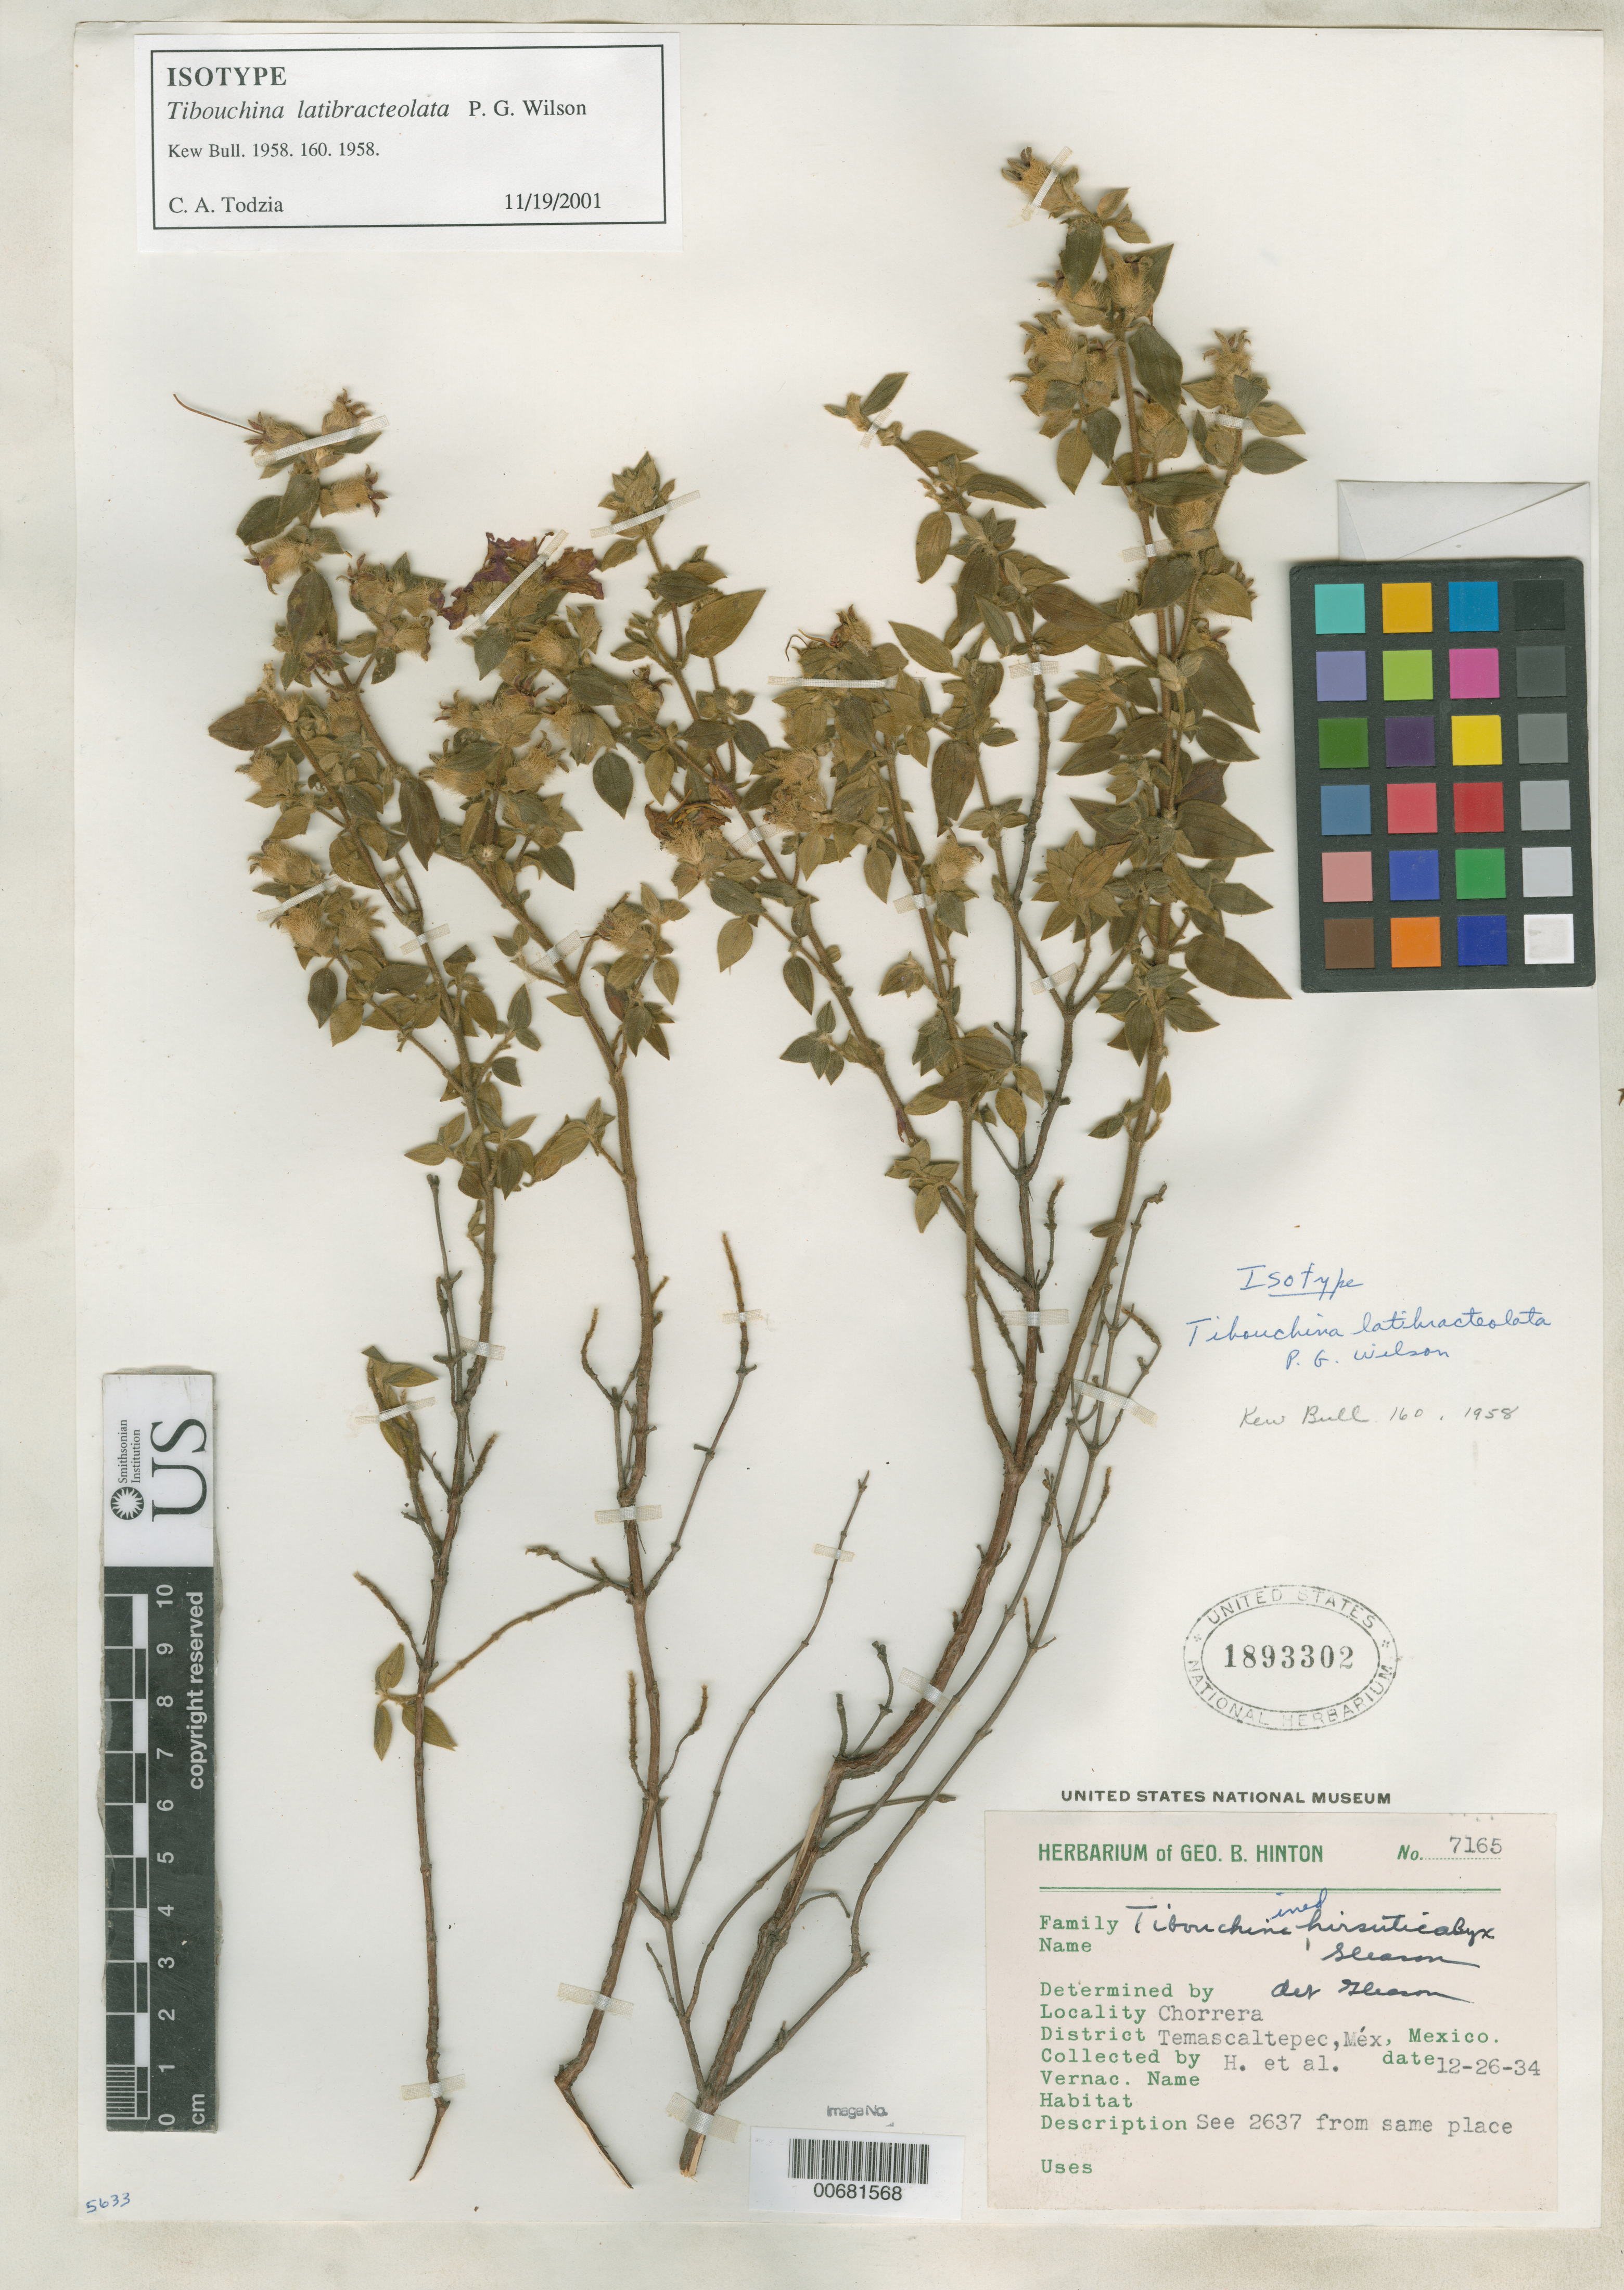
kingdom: Plantae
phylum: Tracheophyta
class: Magnoliopsida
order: Myrtales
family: Melastomataceae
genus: Tibouchina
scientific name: Tibouchina latibracteolata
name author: Paul G. Wilson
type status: Isotype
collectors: G. B. Hinton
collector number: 7165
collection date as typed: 26 Dec 1934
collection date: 1934-12-26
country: Mexico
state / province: Guerrero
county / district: Temascaltepec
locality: Chorrera.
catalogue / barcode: US 1893302